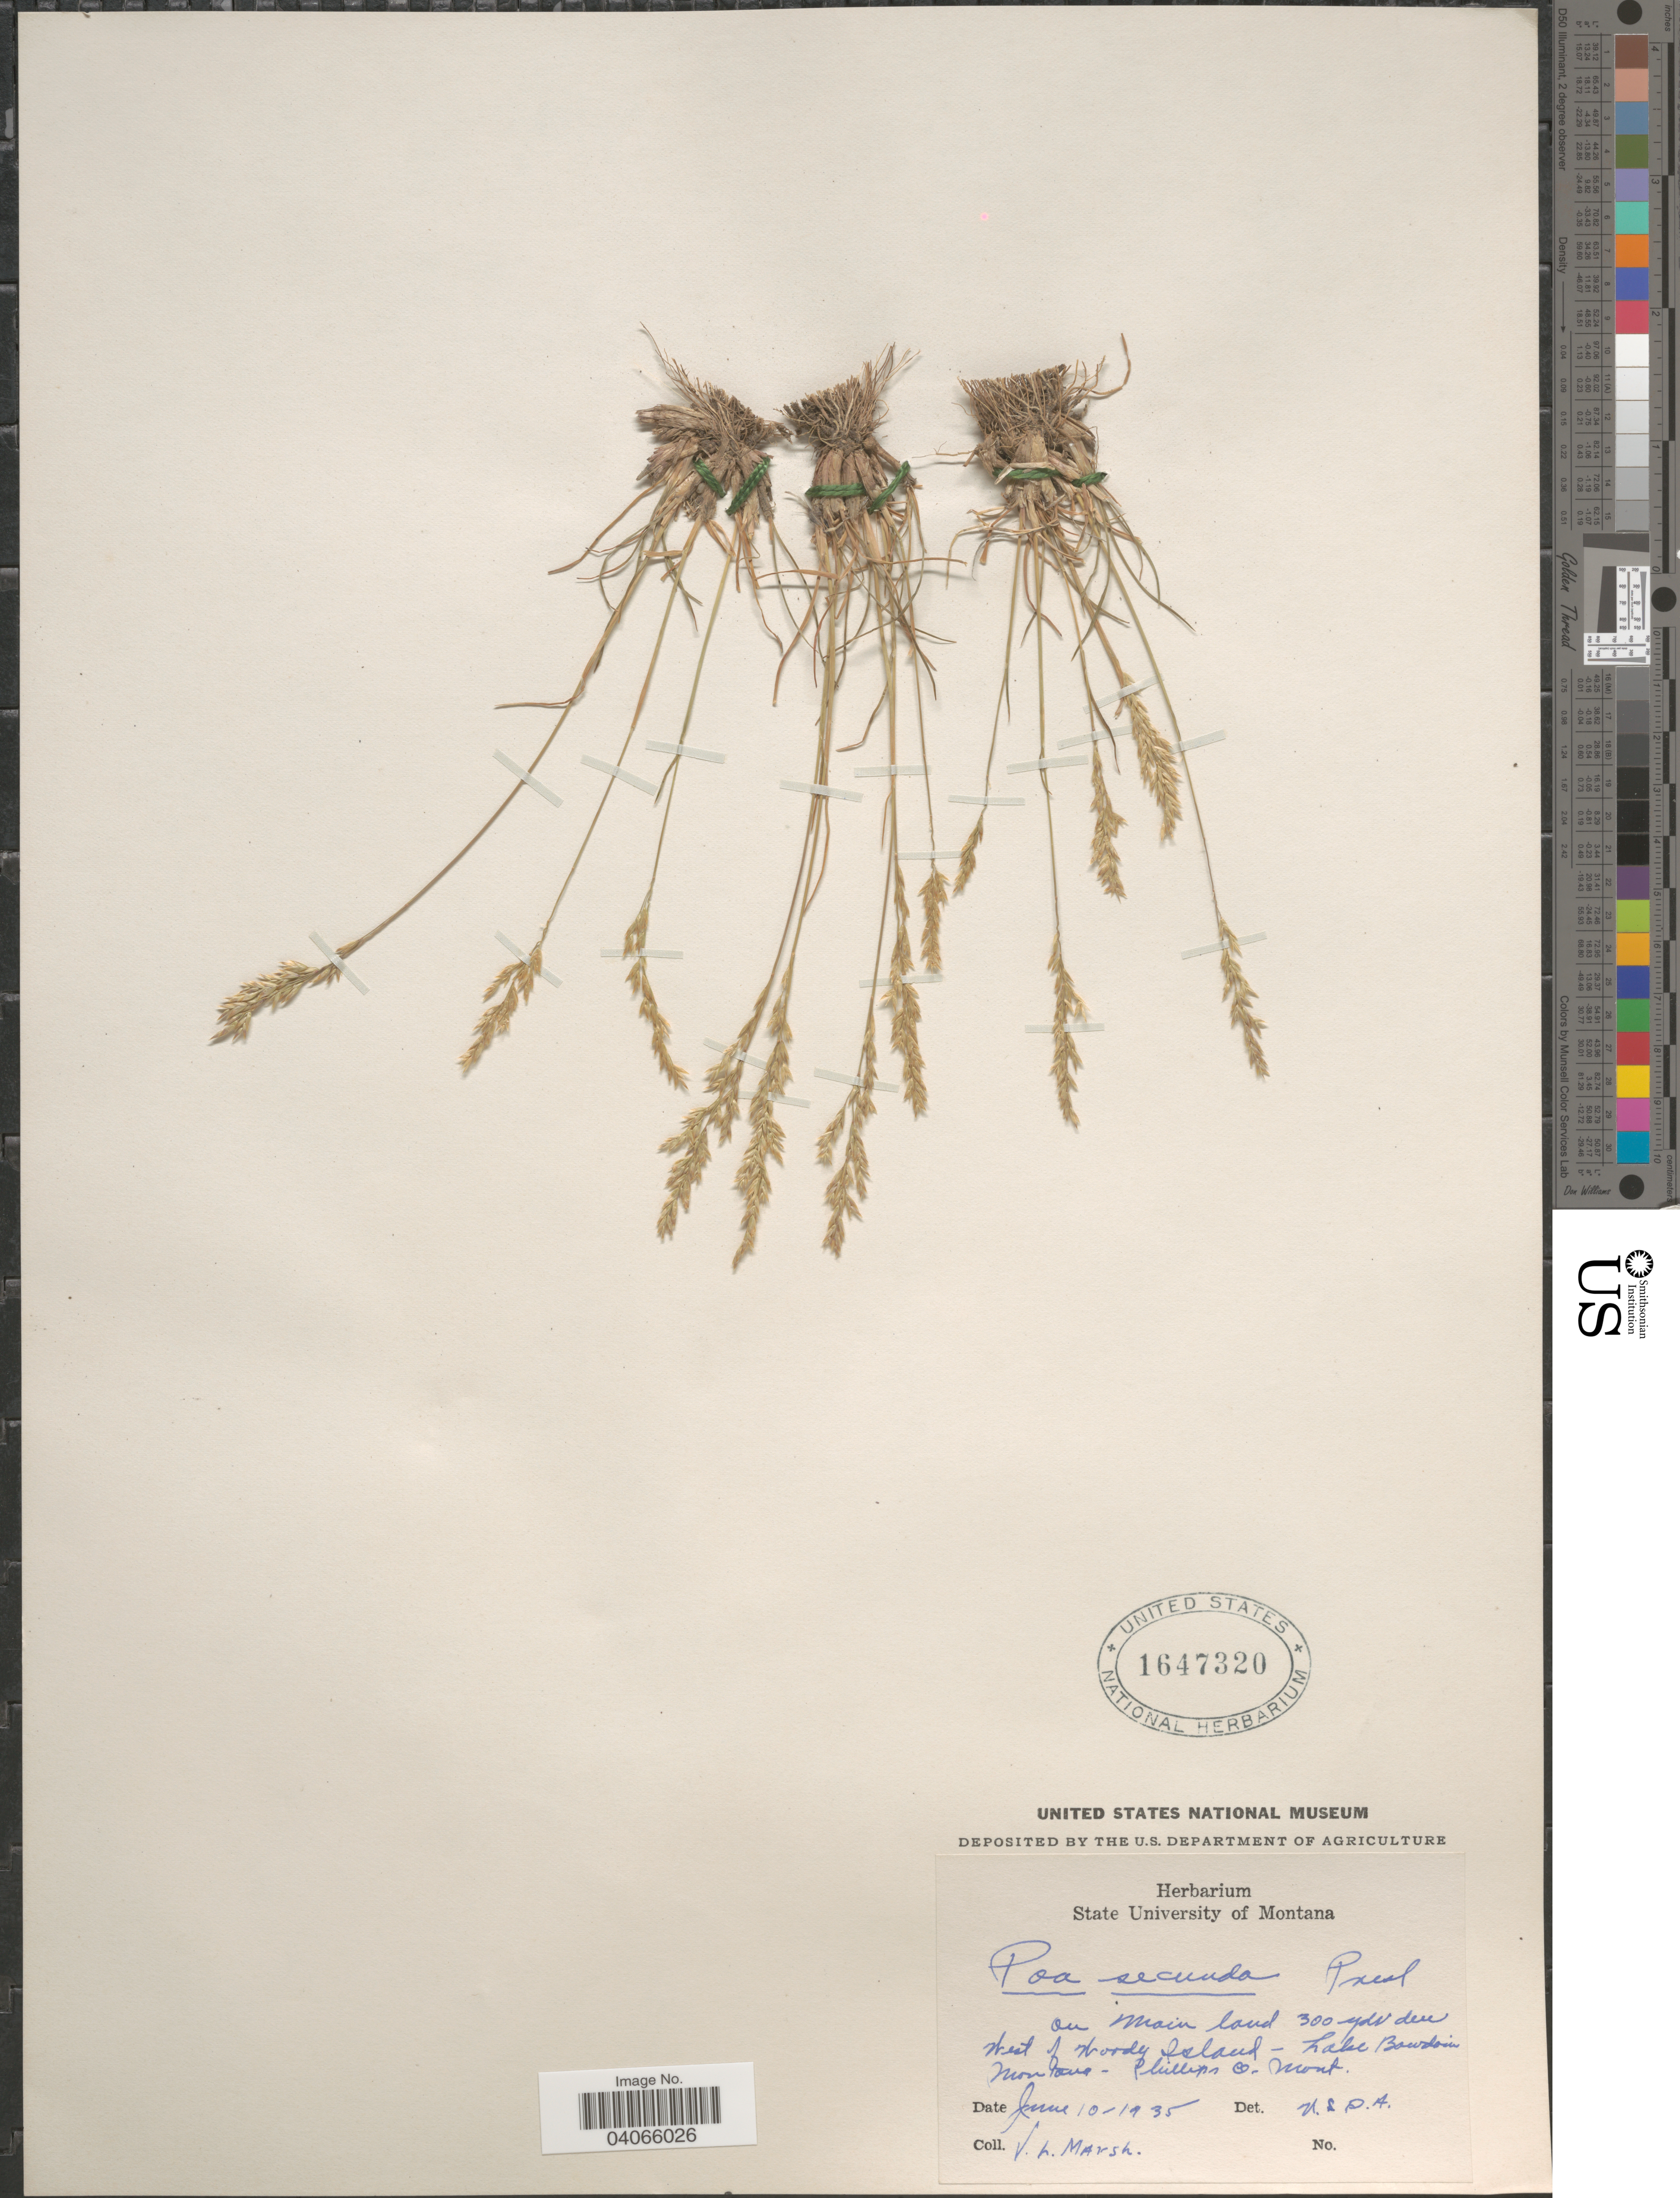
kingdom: Plantae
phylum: Tracheophyta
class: Liliopsida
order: Poales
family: Poaceae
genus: Poa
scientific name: Poa secunda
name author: J. Presl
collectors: V. L. Marsh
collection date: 1935-06-10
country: United States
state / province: Montana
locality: On Main land 300 yds den West of Woody Island - Lake Bowdoin. Phillips Co.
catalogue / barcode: US 1647320